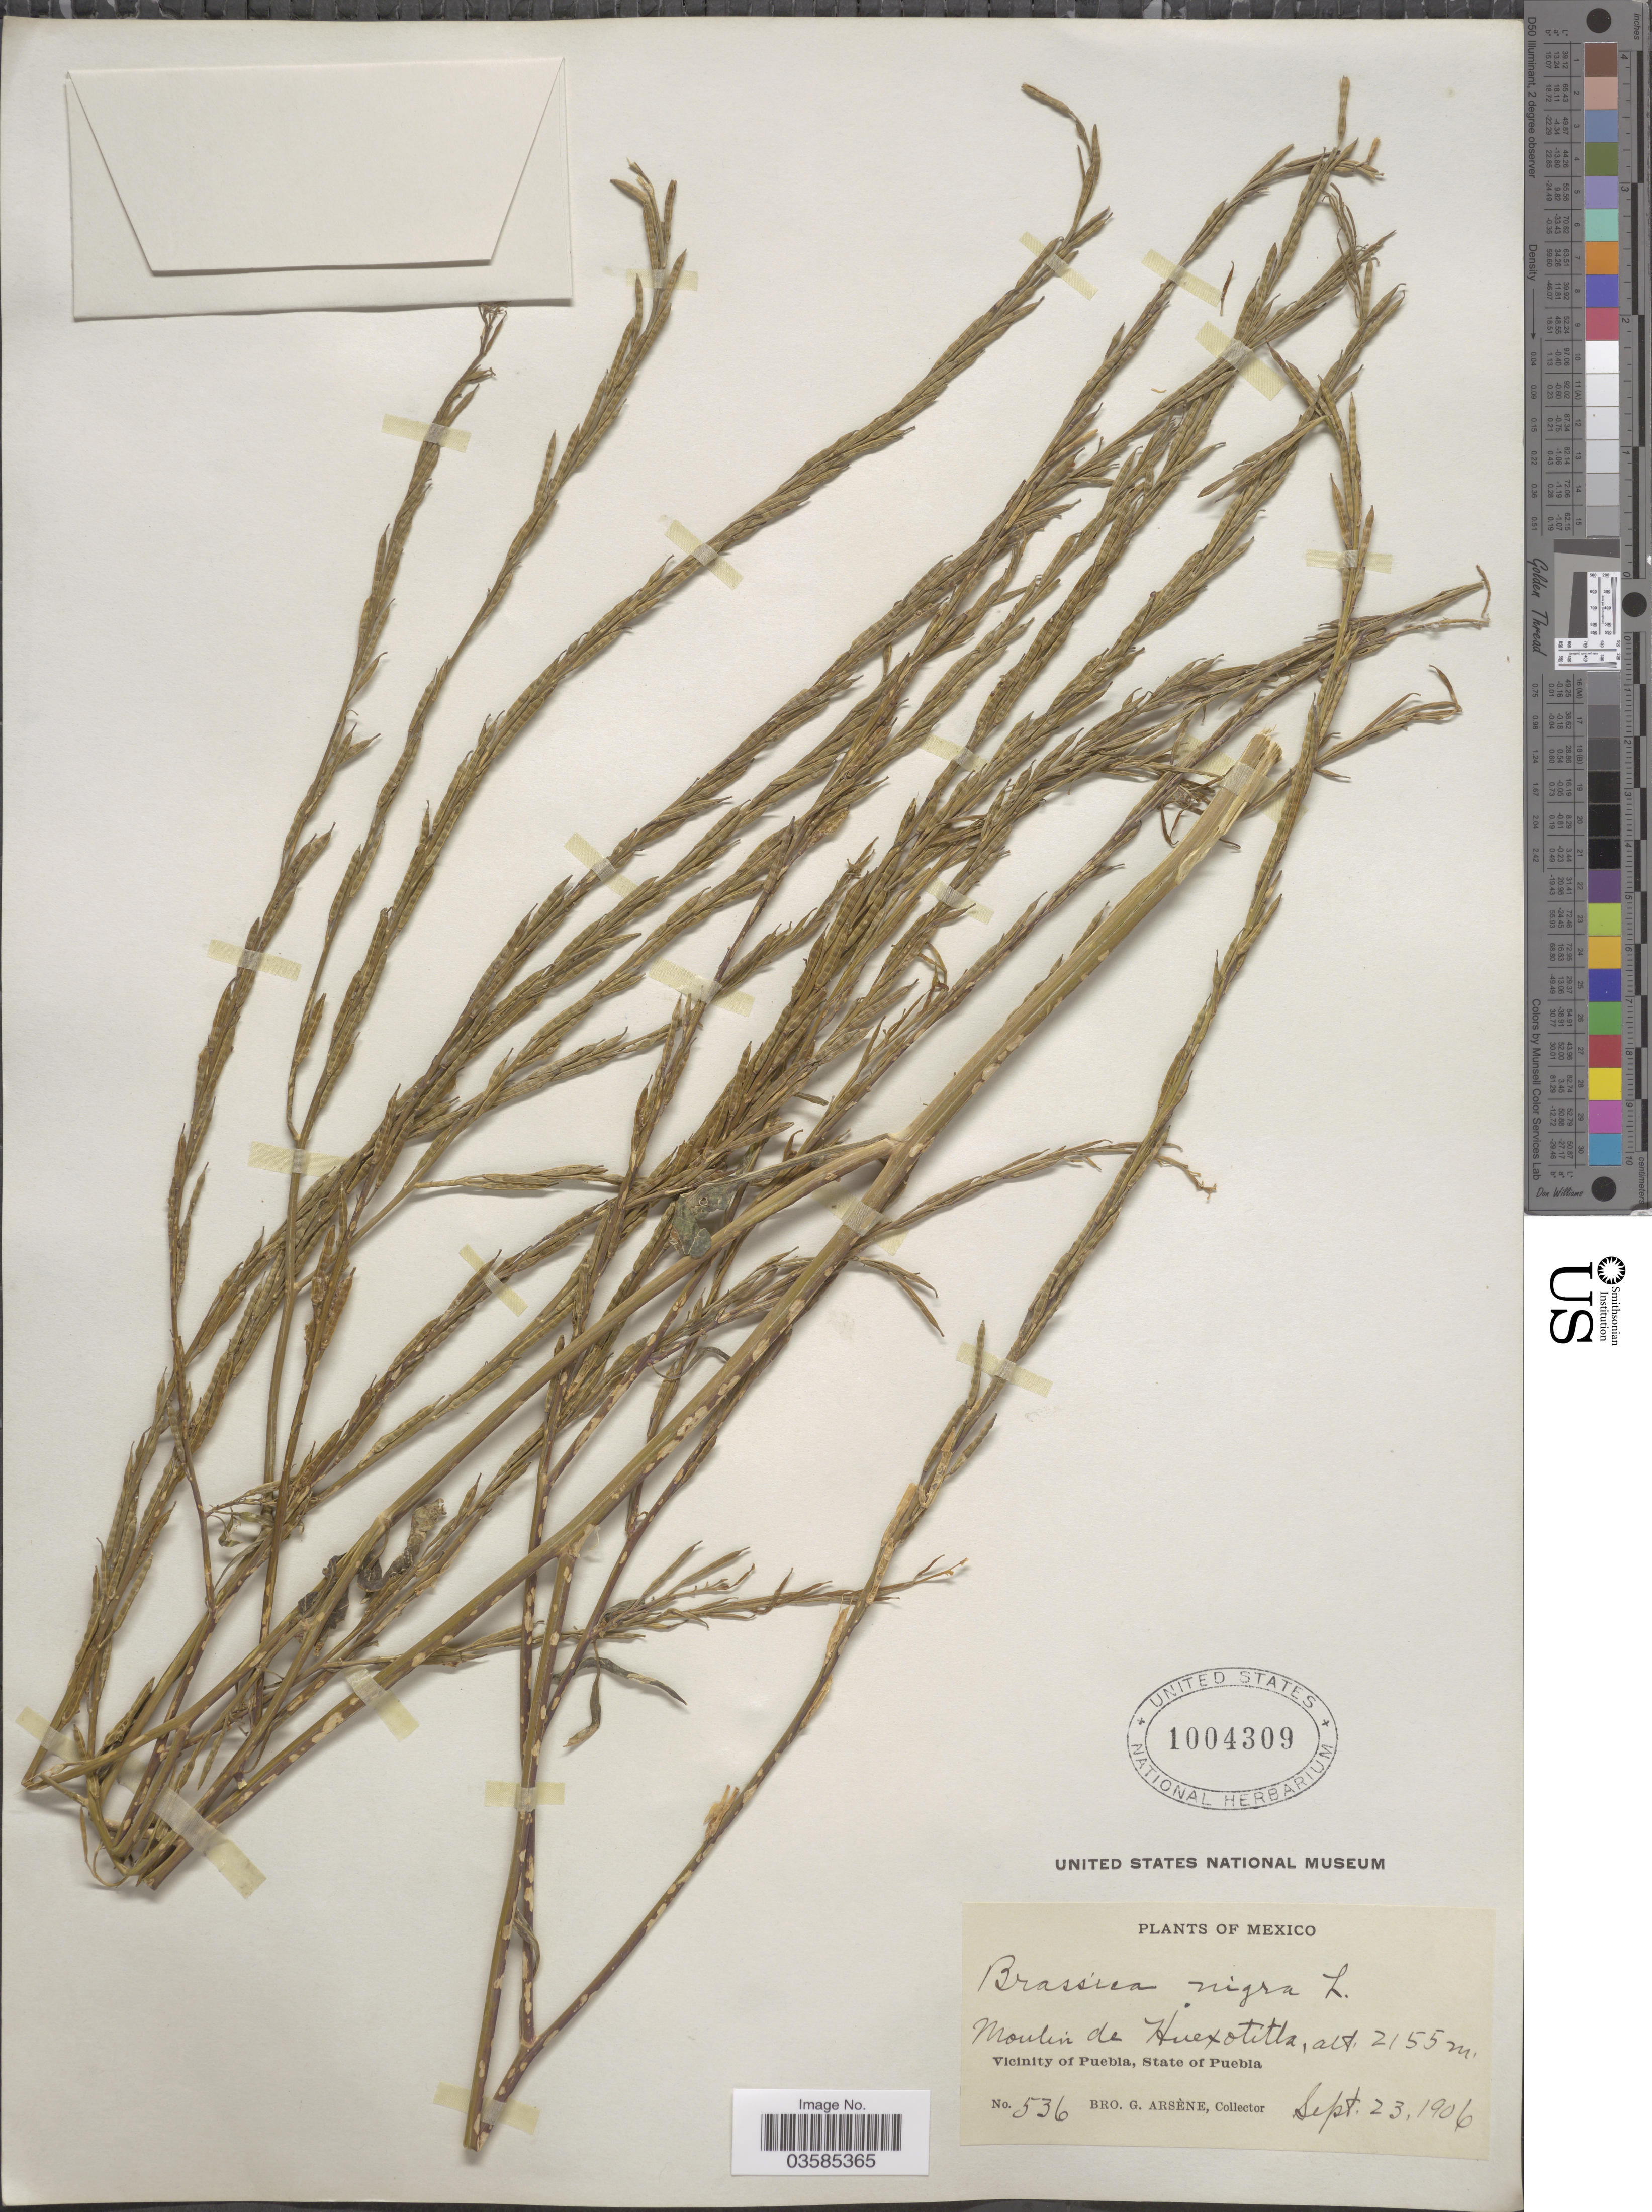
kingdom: Plantae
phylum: Tracheophyta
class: Magnoliopsida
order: Brassicales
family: Brassicaceae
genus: Brassica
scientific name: Brassica nigra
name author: (L.) W.D.J. Koch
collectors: Bro. G. Arsène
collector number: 536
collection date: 1906-09-23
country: Mexico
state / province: Puebla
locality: Moulin de Huexotitla. Vicinity of Puebla, State of Puebla.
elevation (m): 2155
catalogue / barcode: US 1004309